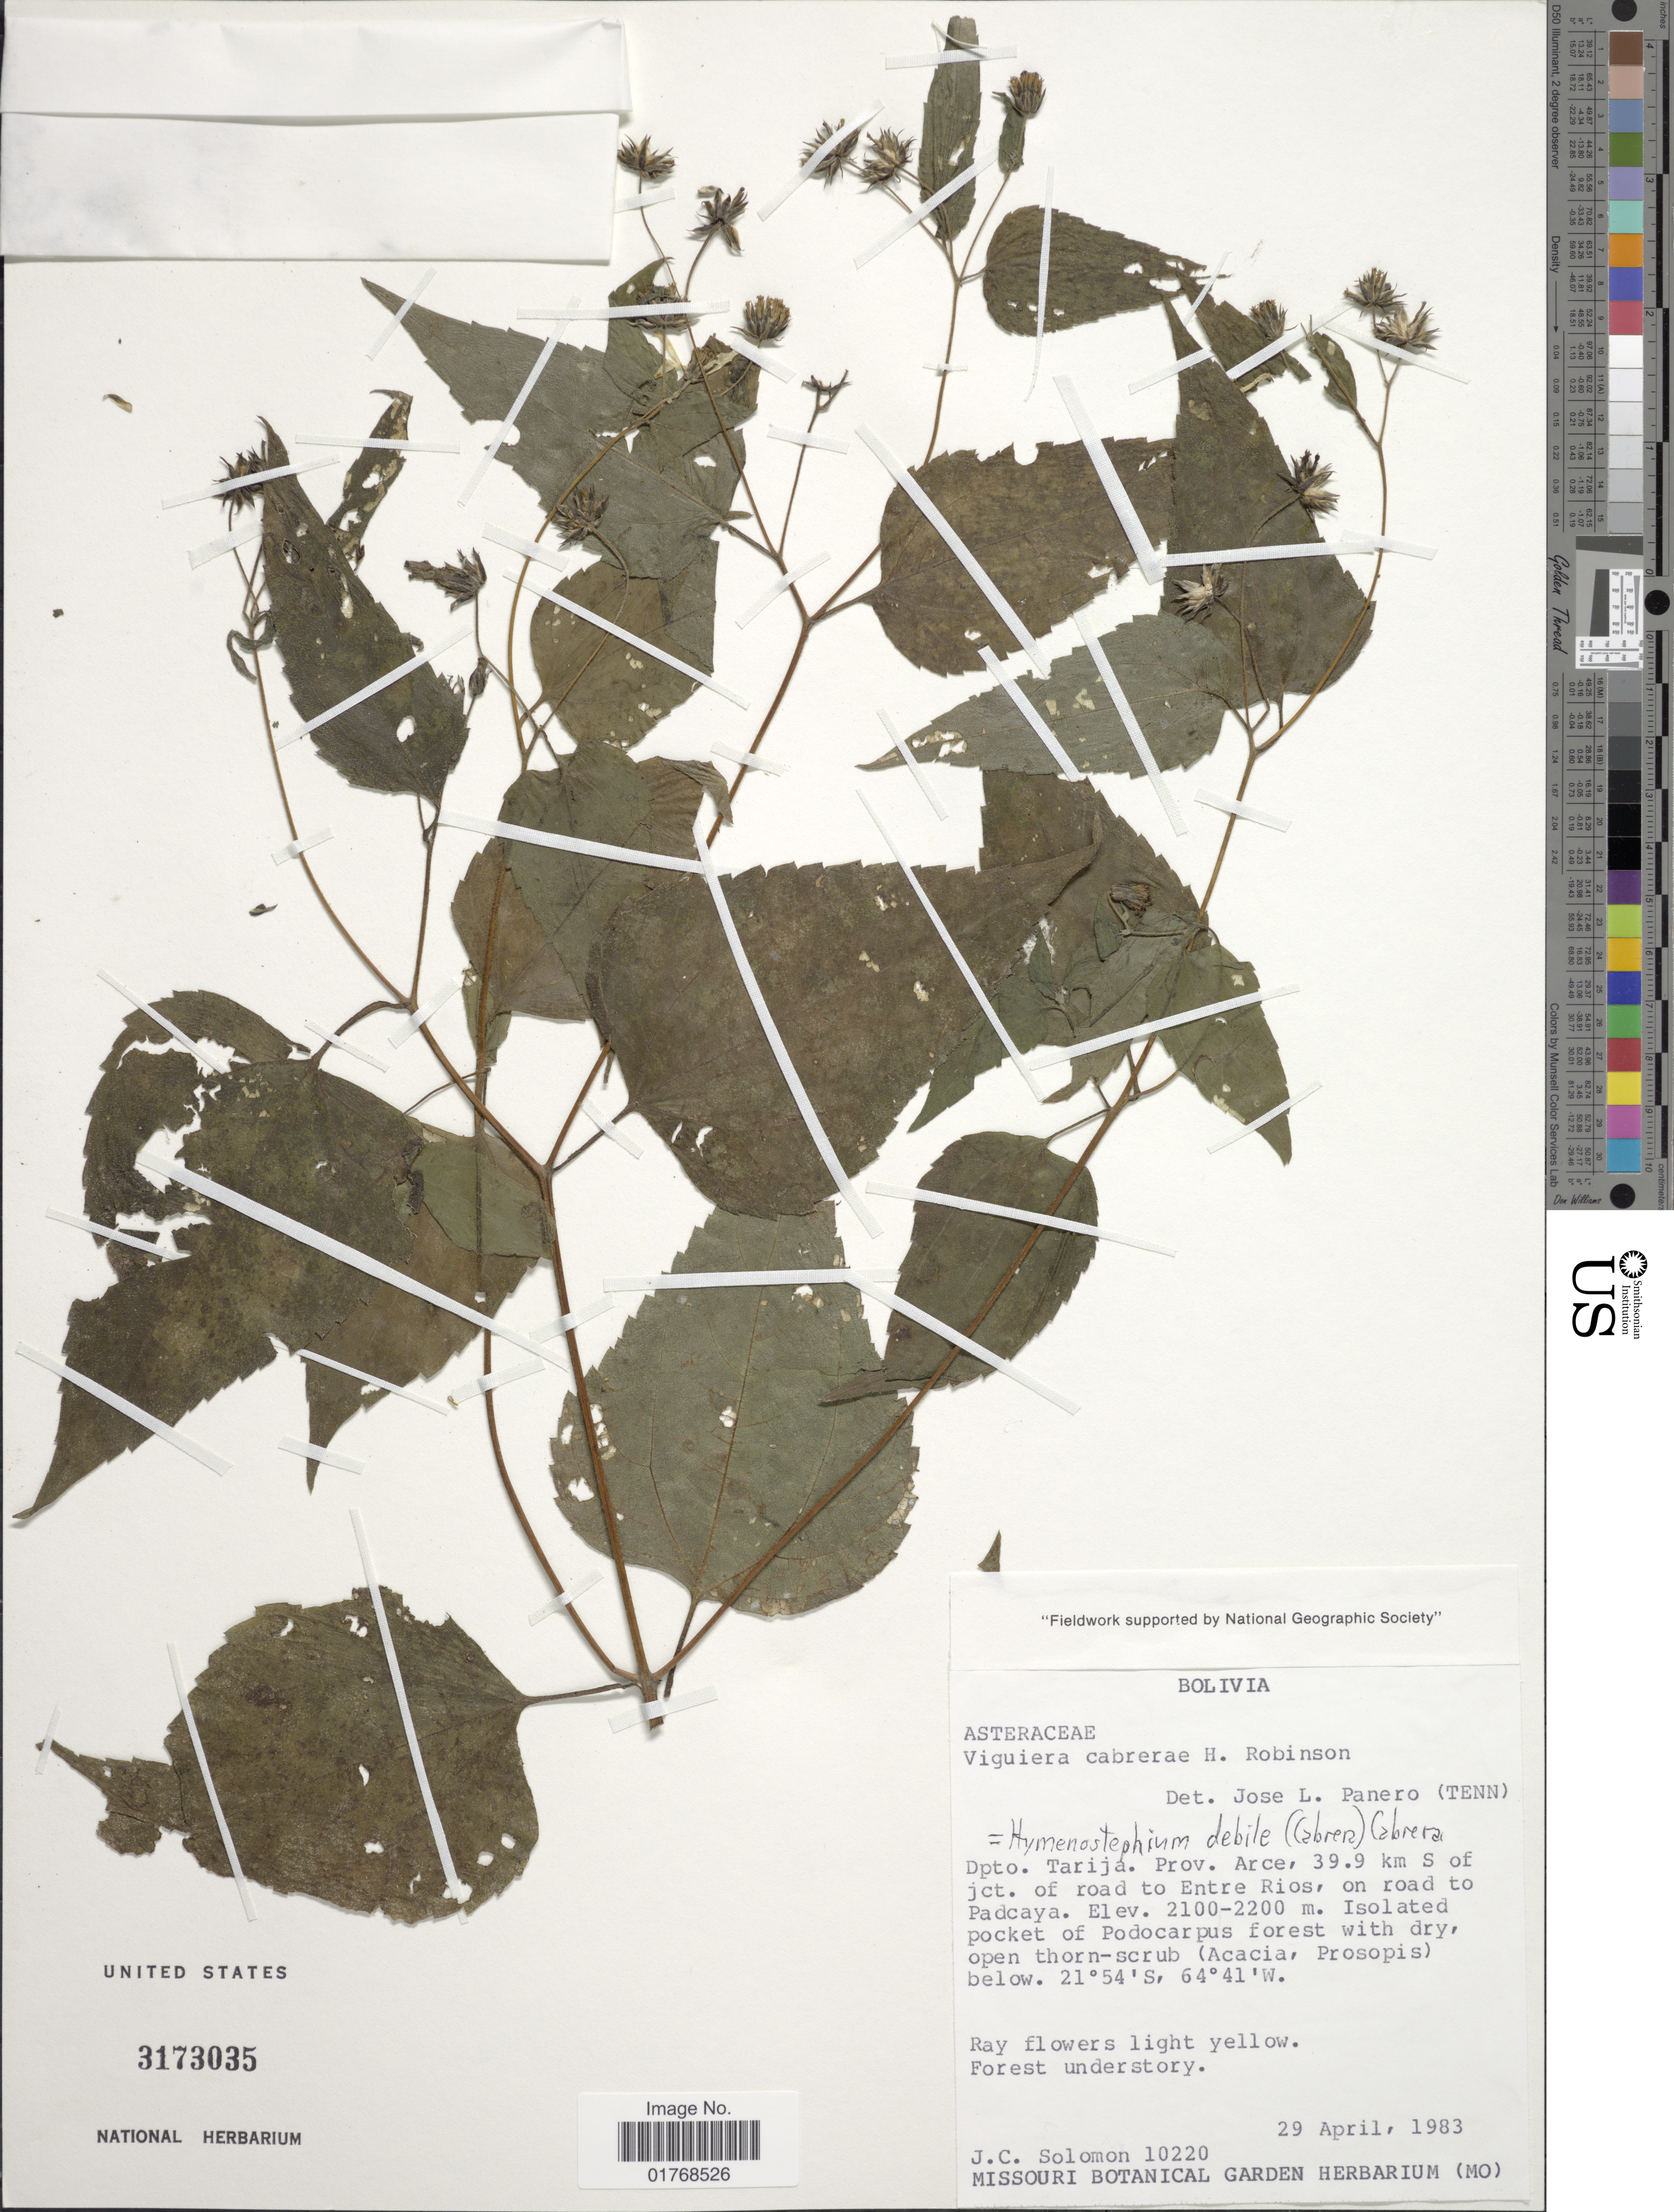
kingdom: Plantae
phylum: Tracheophyta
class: Magnoliopsida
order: Asterales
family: Asteraceae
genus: Viguiera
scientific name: Viguiera cabrerae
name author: H. Rob.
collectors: J. C. Solomon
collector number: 10220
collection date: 1983-04-29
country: Bolivia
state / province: Tarija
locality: Bolivia. Dpto. Tarija. Prov. Arce, 39.9 km S of jct. of road to Entre Rios, on road to Padcaya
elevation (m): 2100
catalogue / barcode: US 3173035